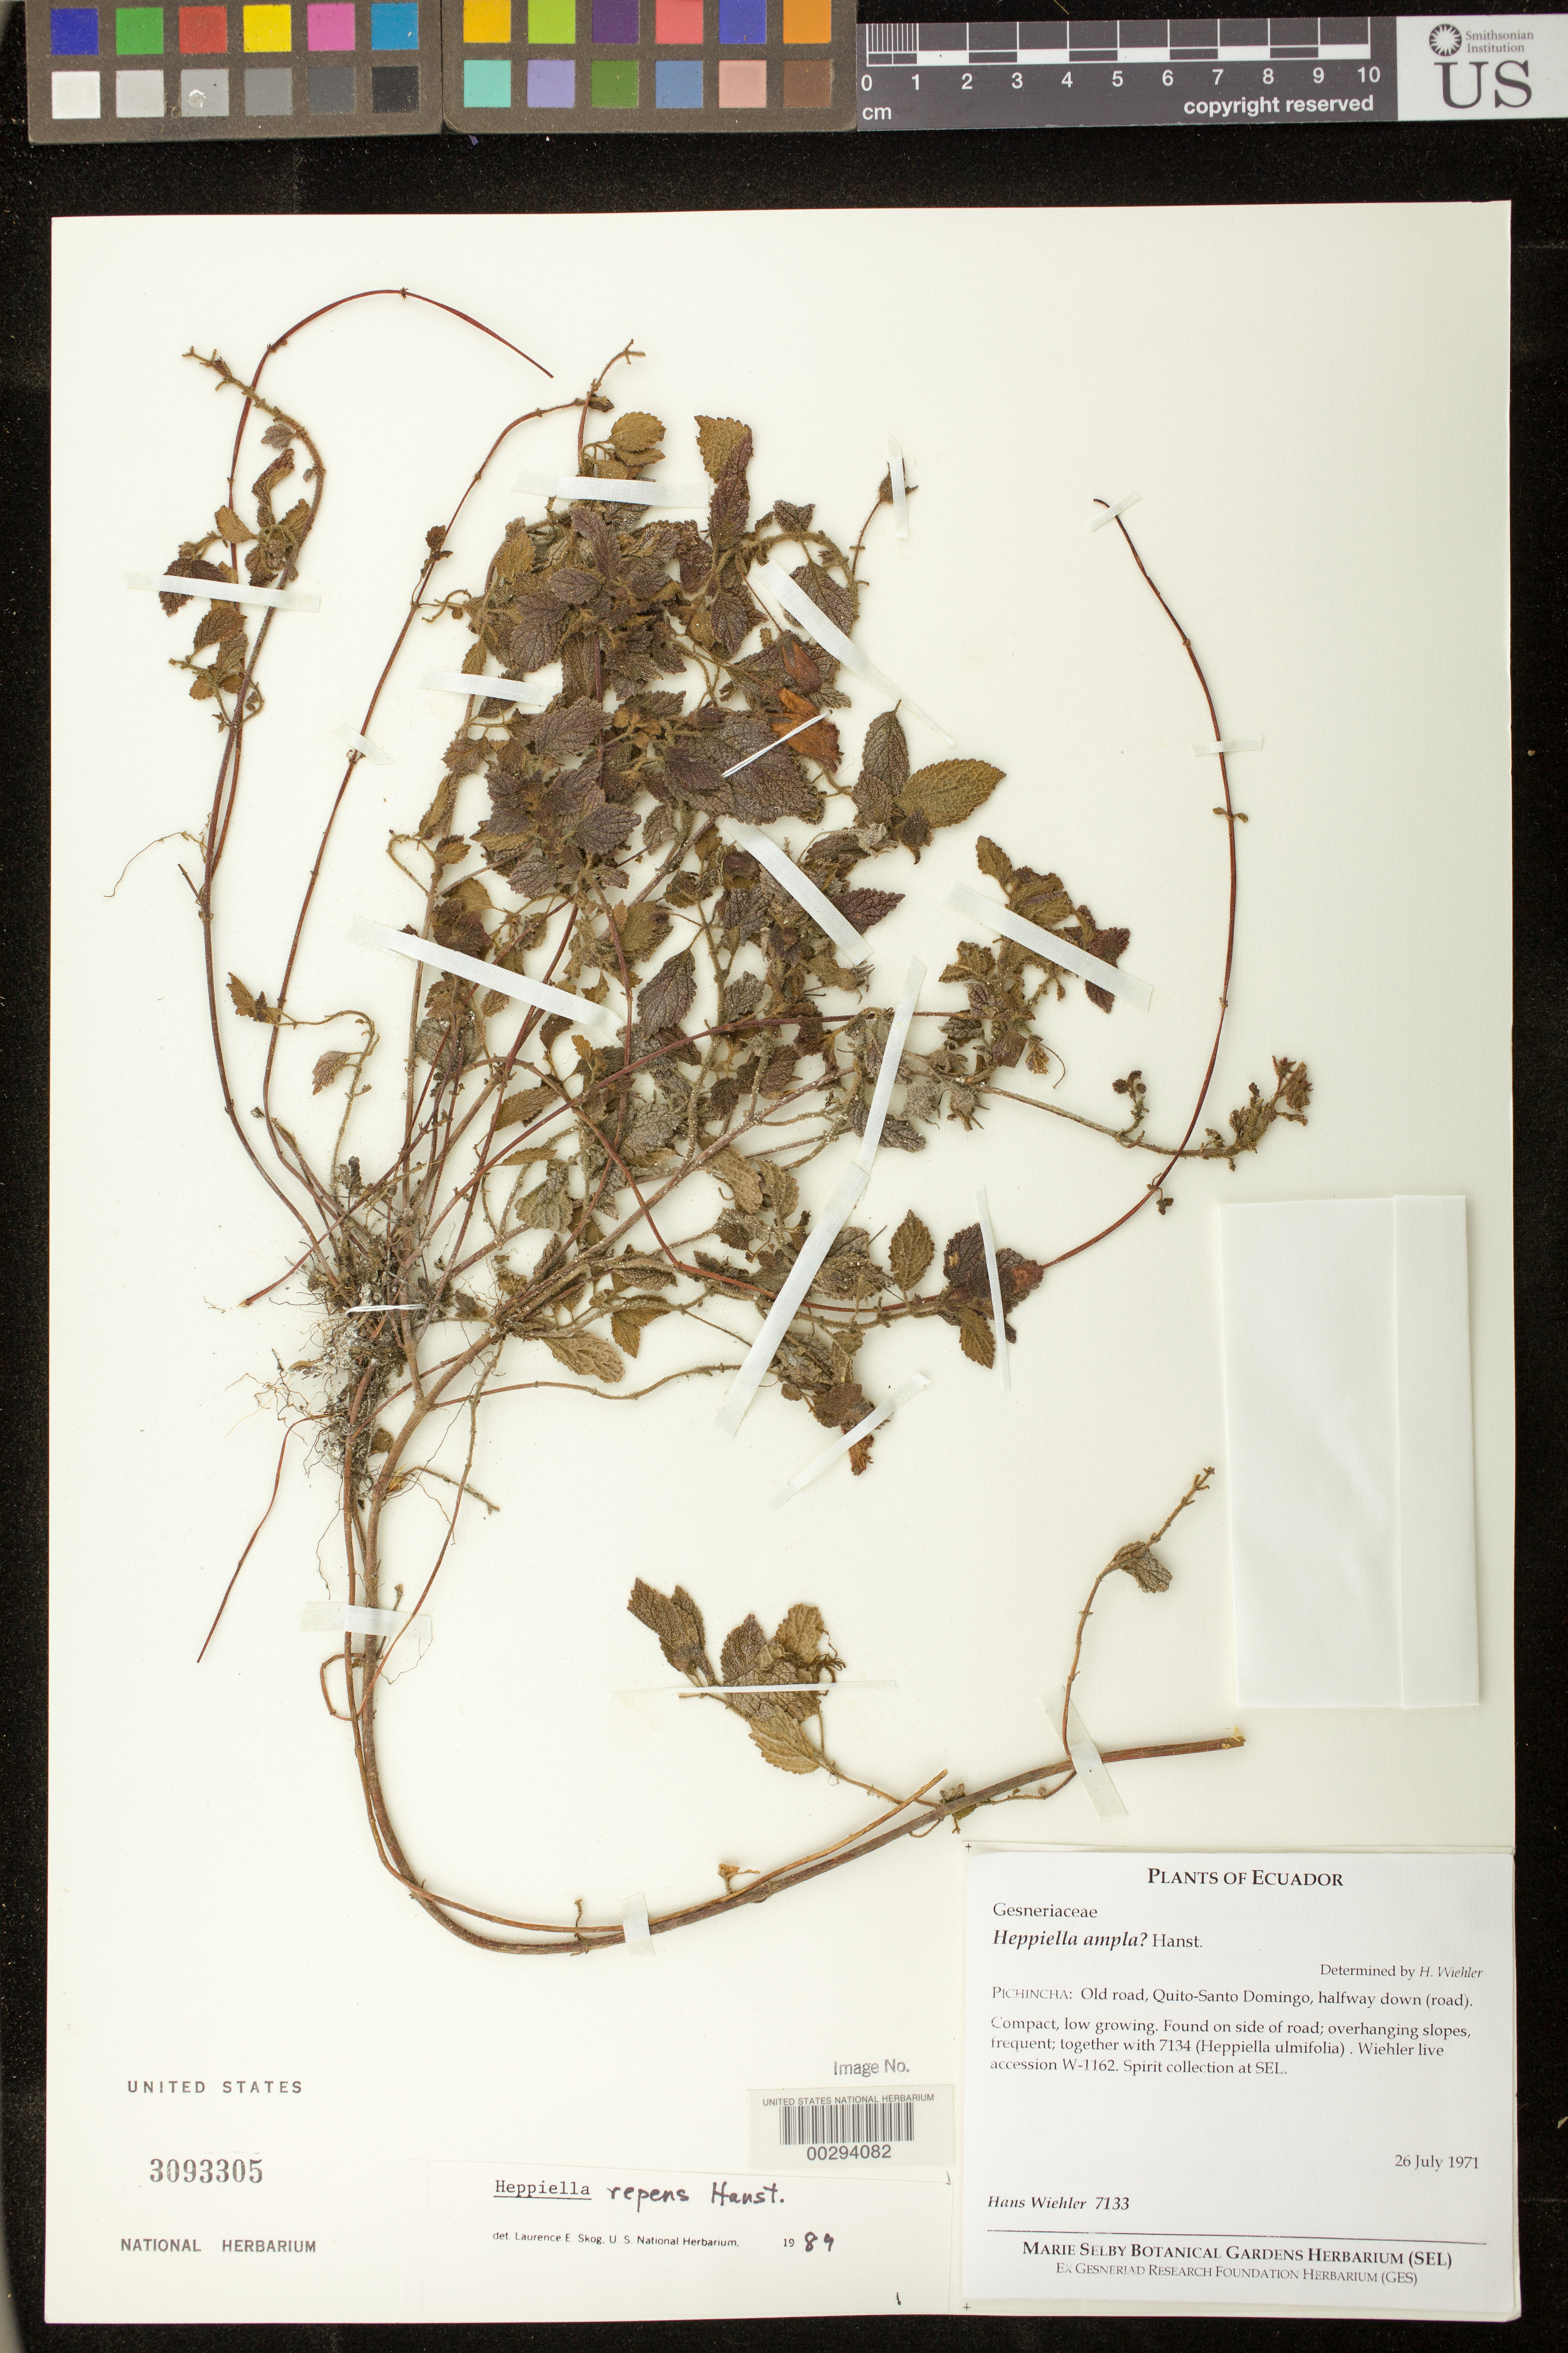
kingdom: Plantae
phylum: Tracheophyta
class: Magnoliopsida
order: Lamiales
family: Gesneriaceae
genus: Heppiella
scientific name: Heppiella repens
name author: Hanst.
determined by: Skog, Laurence E.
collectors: H. J. Wiehler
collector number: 7133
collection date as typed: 26 Jul 1971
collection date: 1971-07-26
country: Ecuador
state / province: Pichincha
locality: Old road, Quito-Sto Domingo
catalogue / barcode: US 3093305